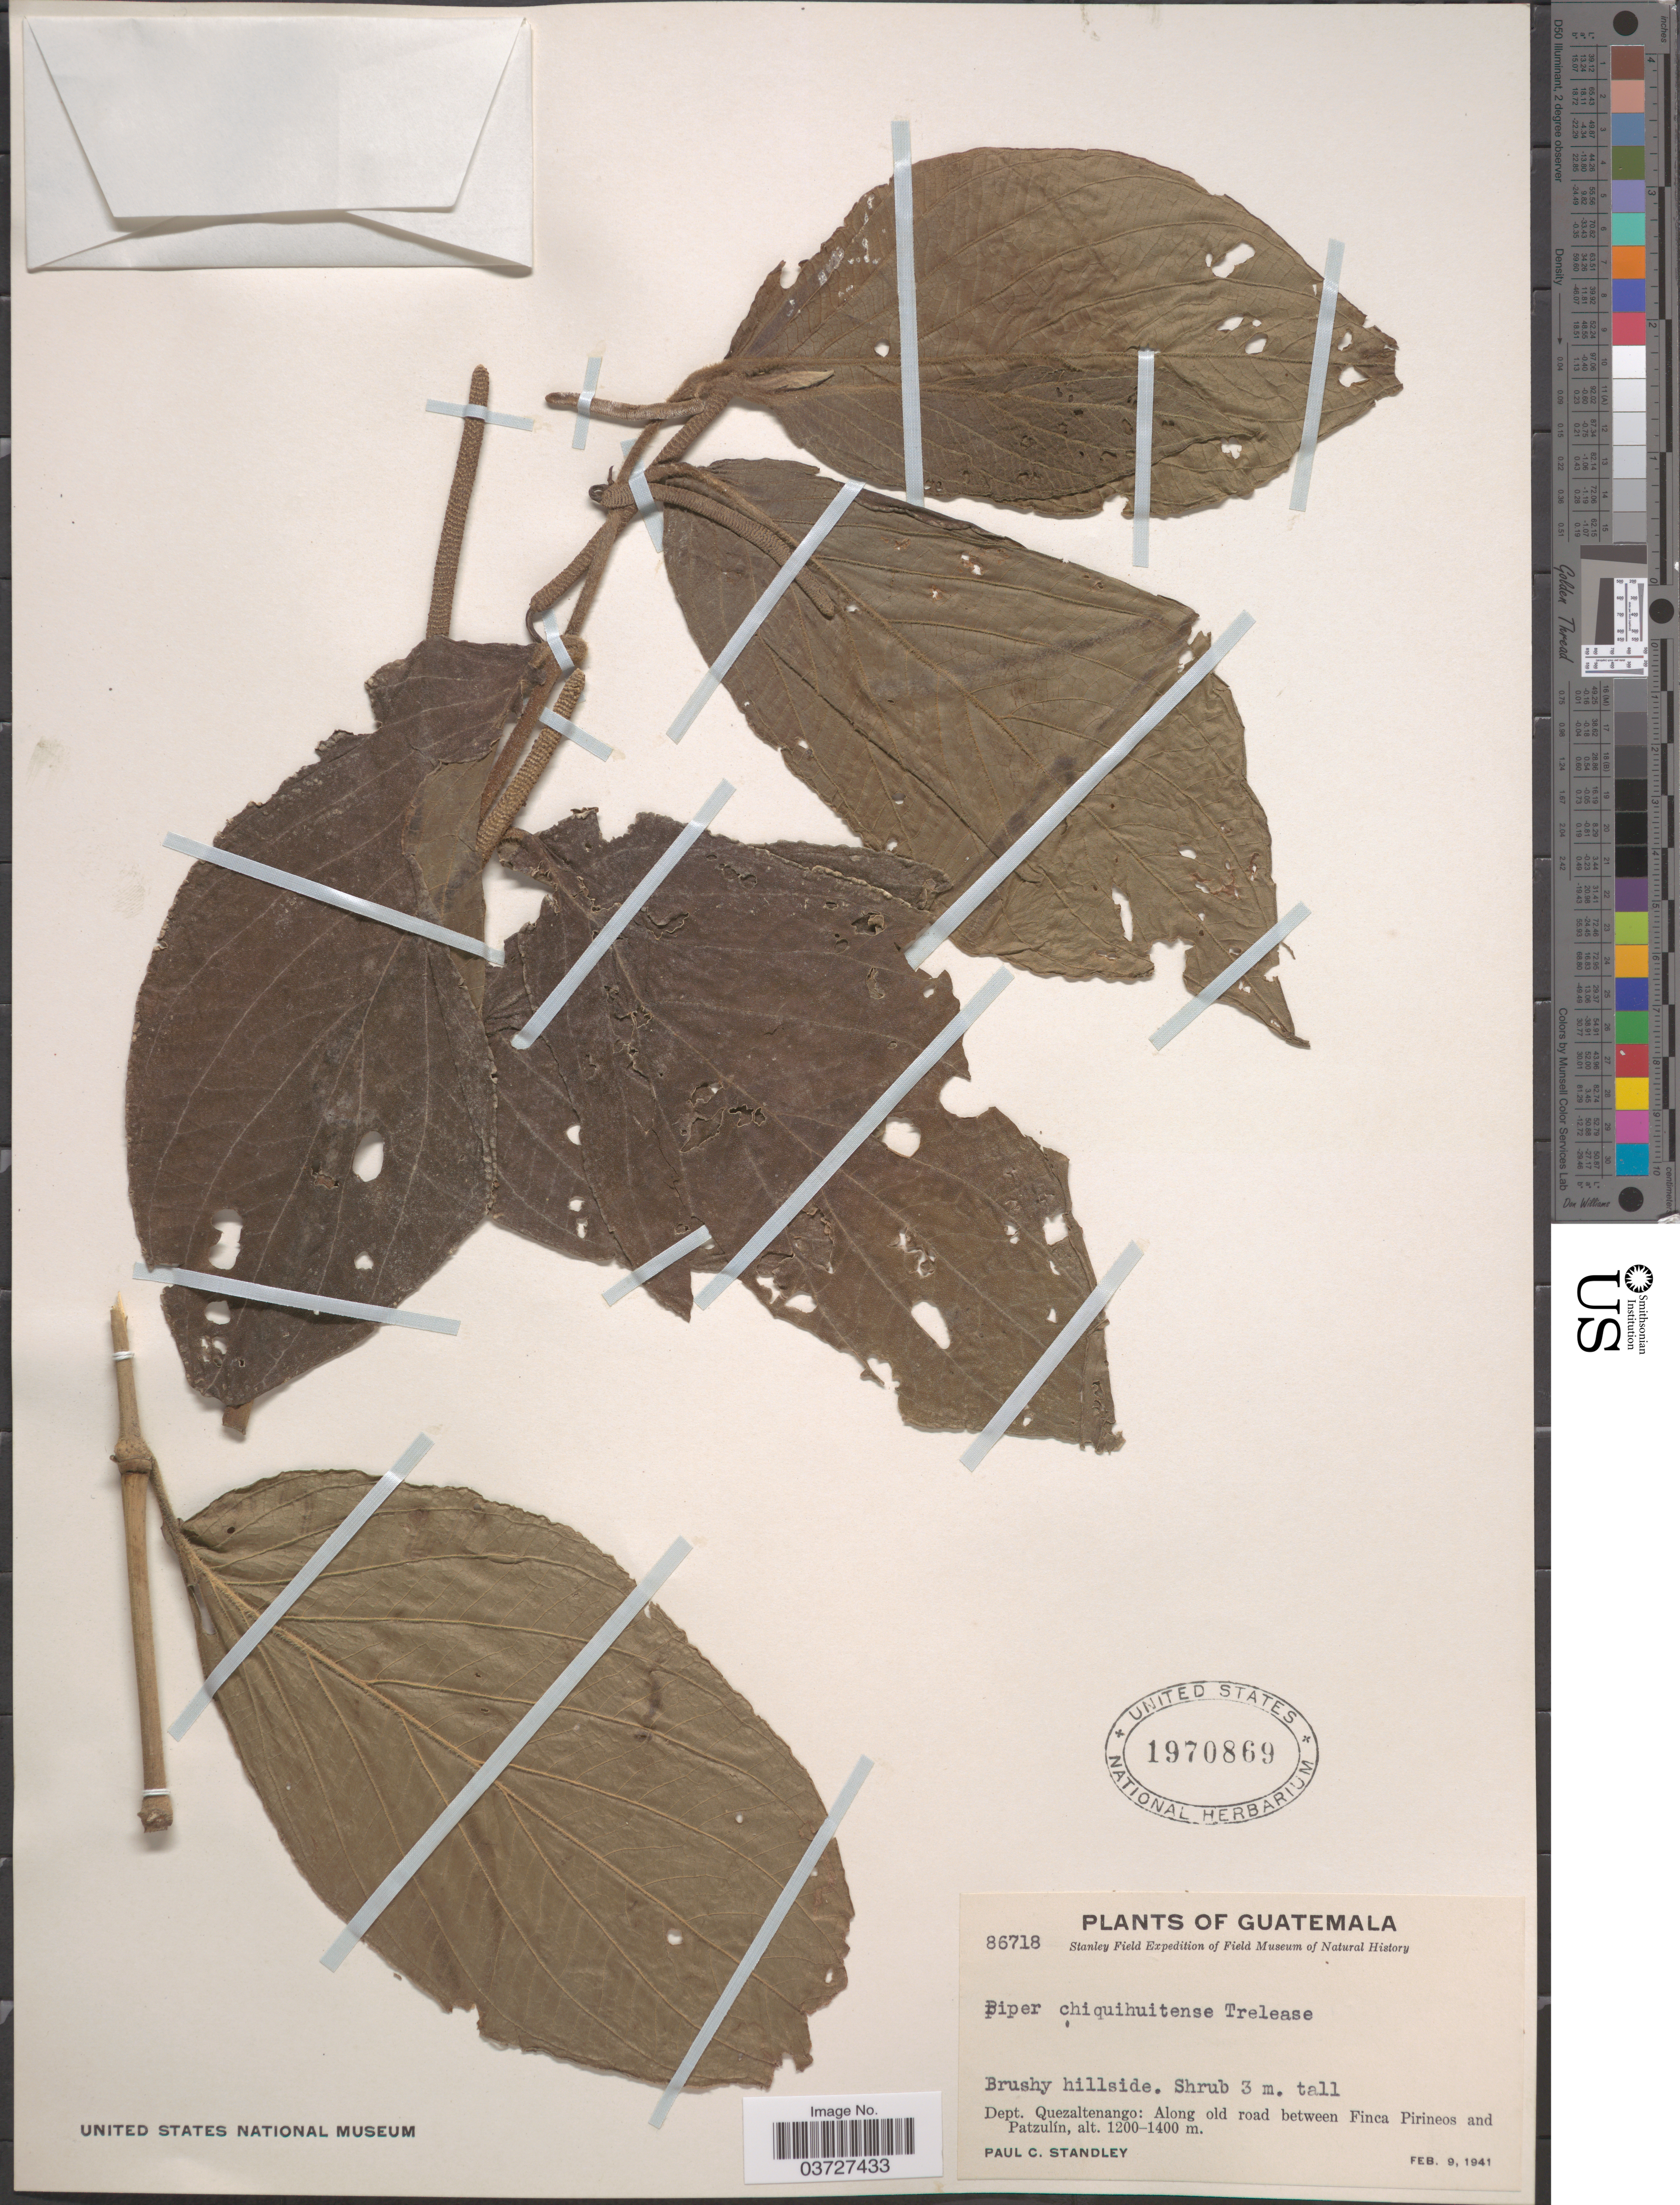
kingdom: Plantae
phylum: Tracheophyta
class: Magnoliopsida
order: Piperales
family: Piperaceae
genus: Piper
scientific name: Piper chiquihuitense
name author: Trel. & Standl.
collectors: P. C. Standley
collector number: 86718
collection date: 1941-02-09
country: Guatemala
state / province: Quetzaltenango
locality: Dept. Quezaltenango: Along old road between Finca Pirineos and Patzulín.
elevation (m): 1200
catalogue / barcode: US 1970869